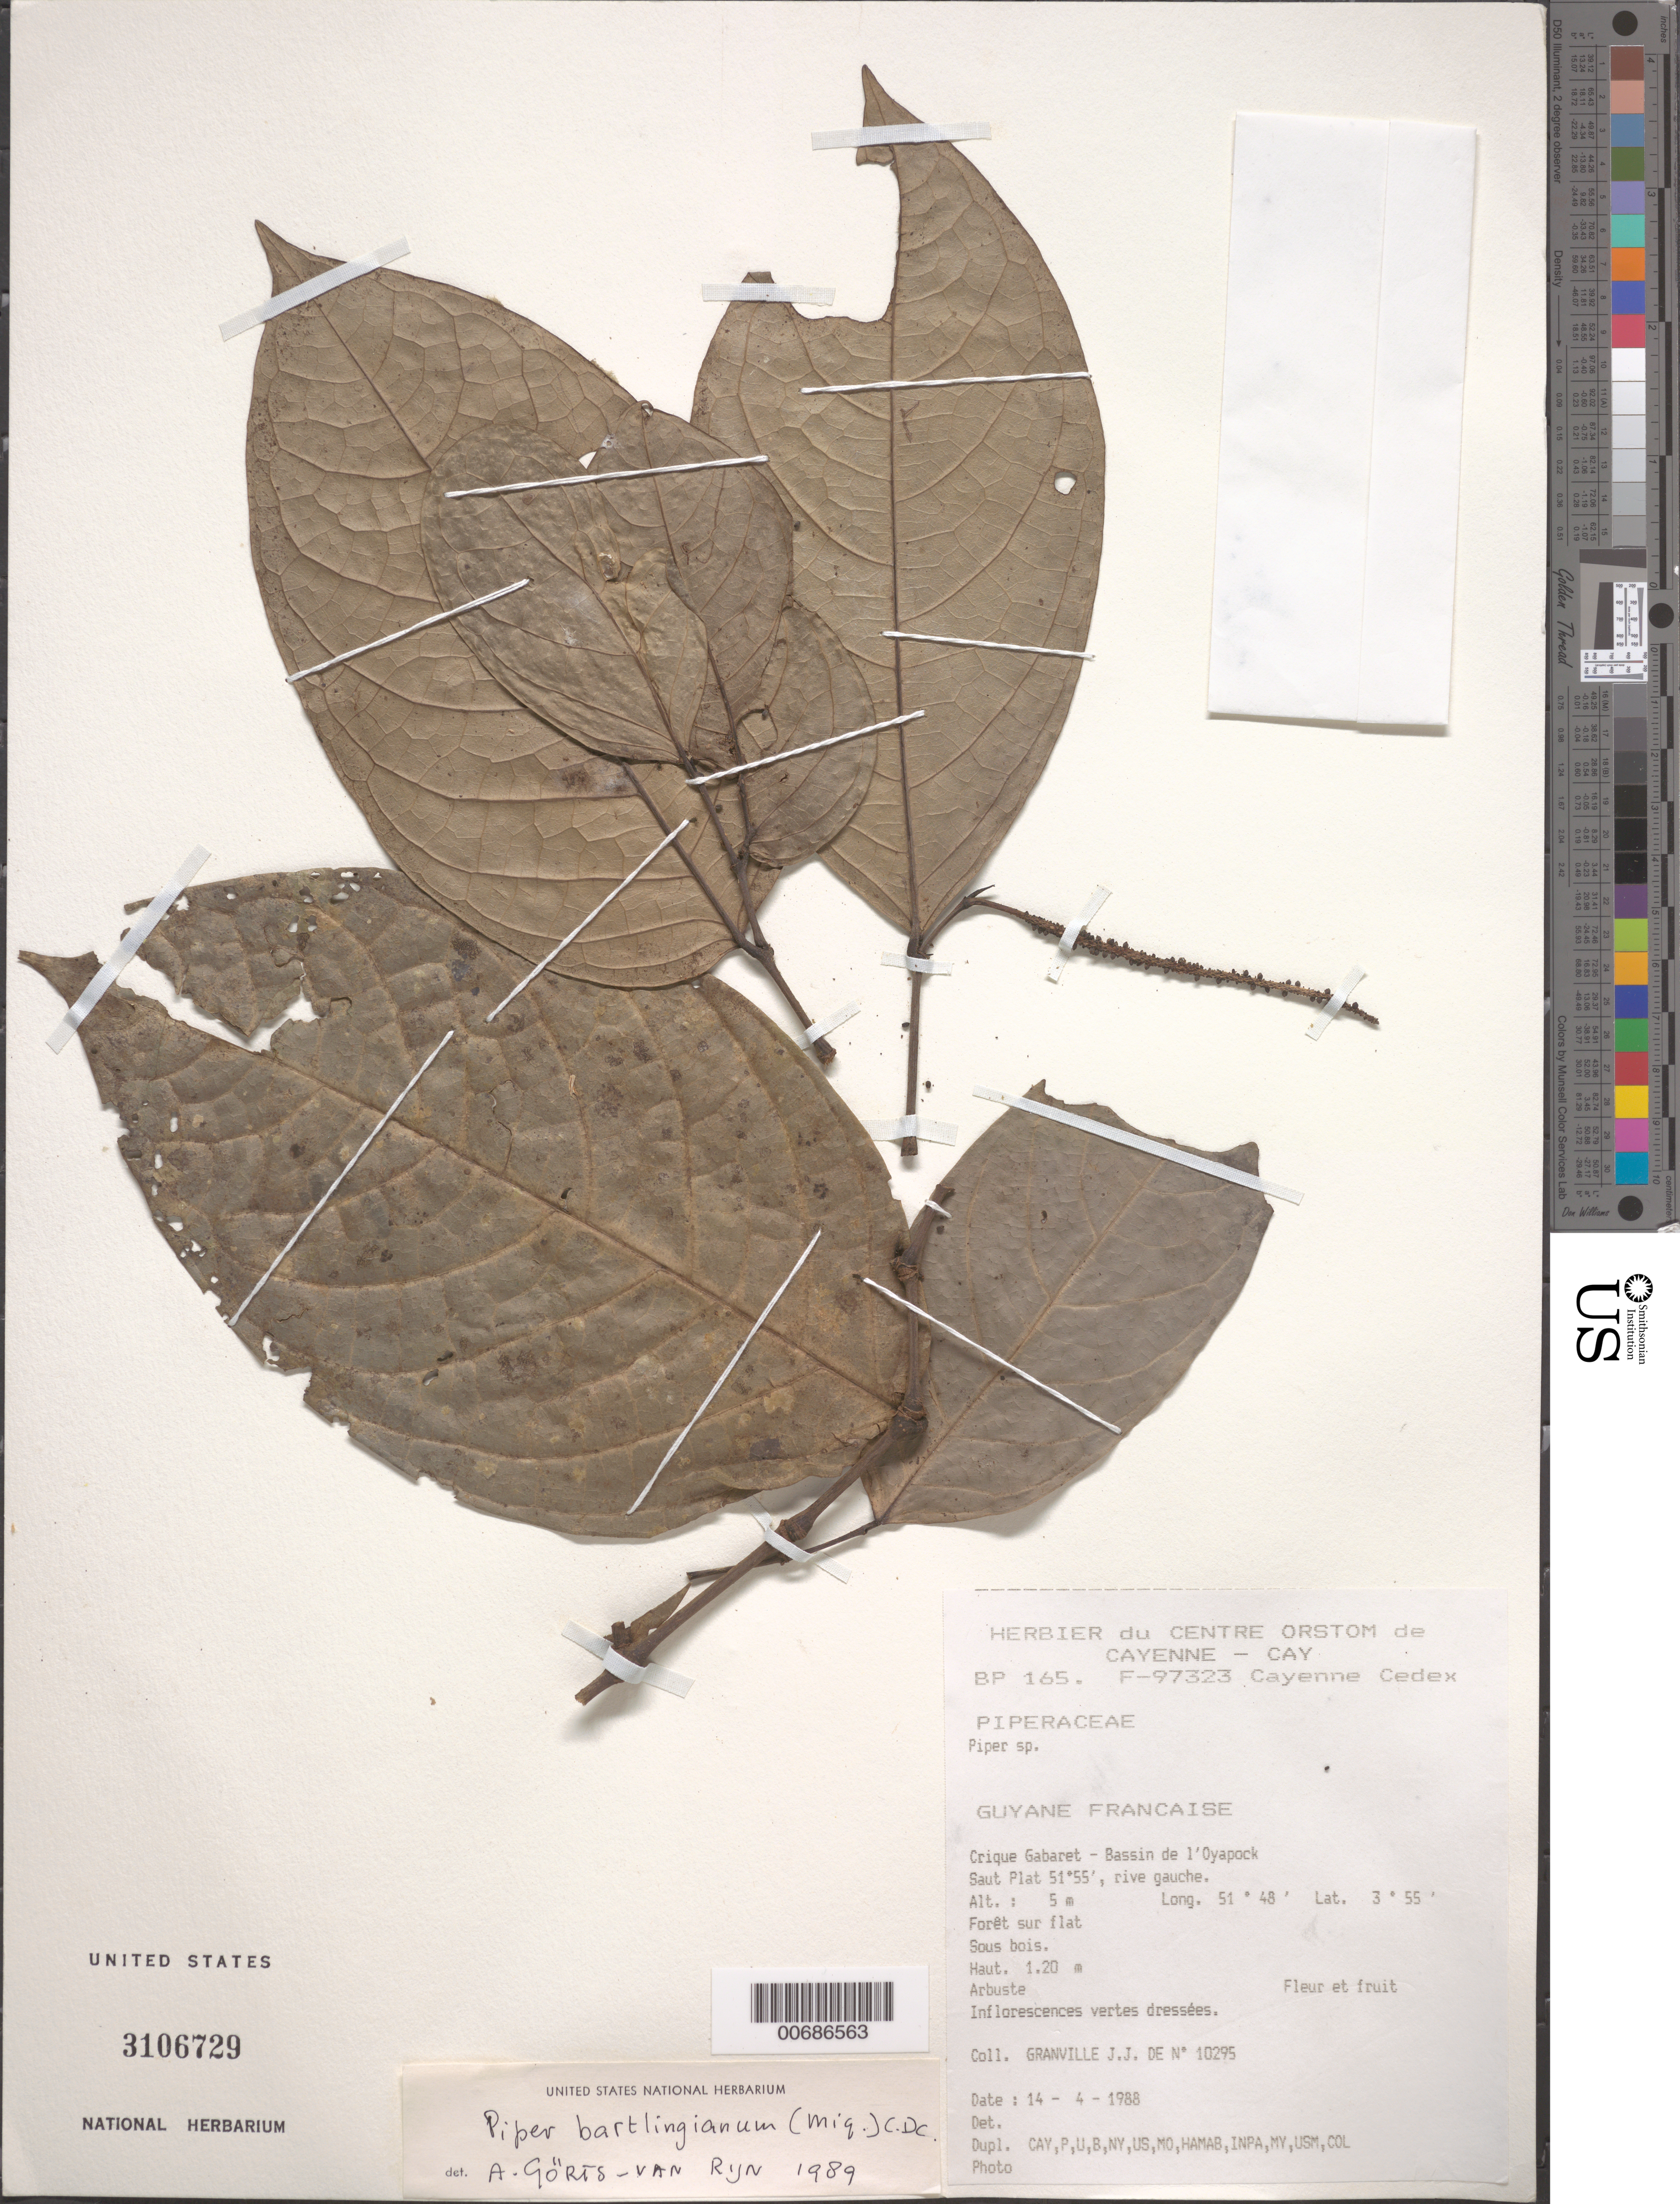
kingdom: Plantae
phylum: Tracheophyta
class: Magnoliopsida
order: Piperales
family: Piperaceae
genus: Piper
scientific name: Piper bartlingianum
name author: (Miq.) C. DC.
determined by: Görts-van Rijn, A. R. A.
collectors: J.-J. de Granville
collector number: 10295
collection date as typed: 14-Apr-88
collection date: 1988-04-14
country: French Guiana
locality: Crique Gabaret, Bassin de l'Oyapock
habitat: Saut Plat 51 degr. 55'; rive gauche. forêt sur flat. Sous bois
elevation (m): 5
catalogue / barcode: US 3106729